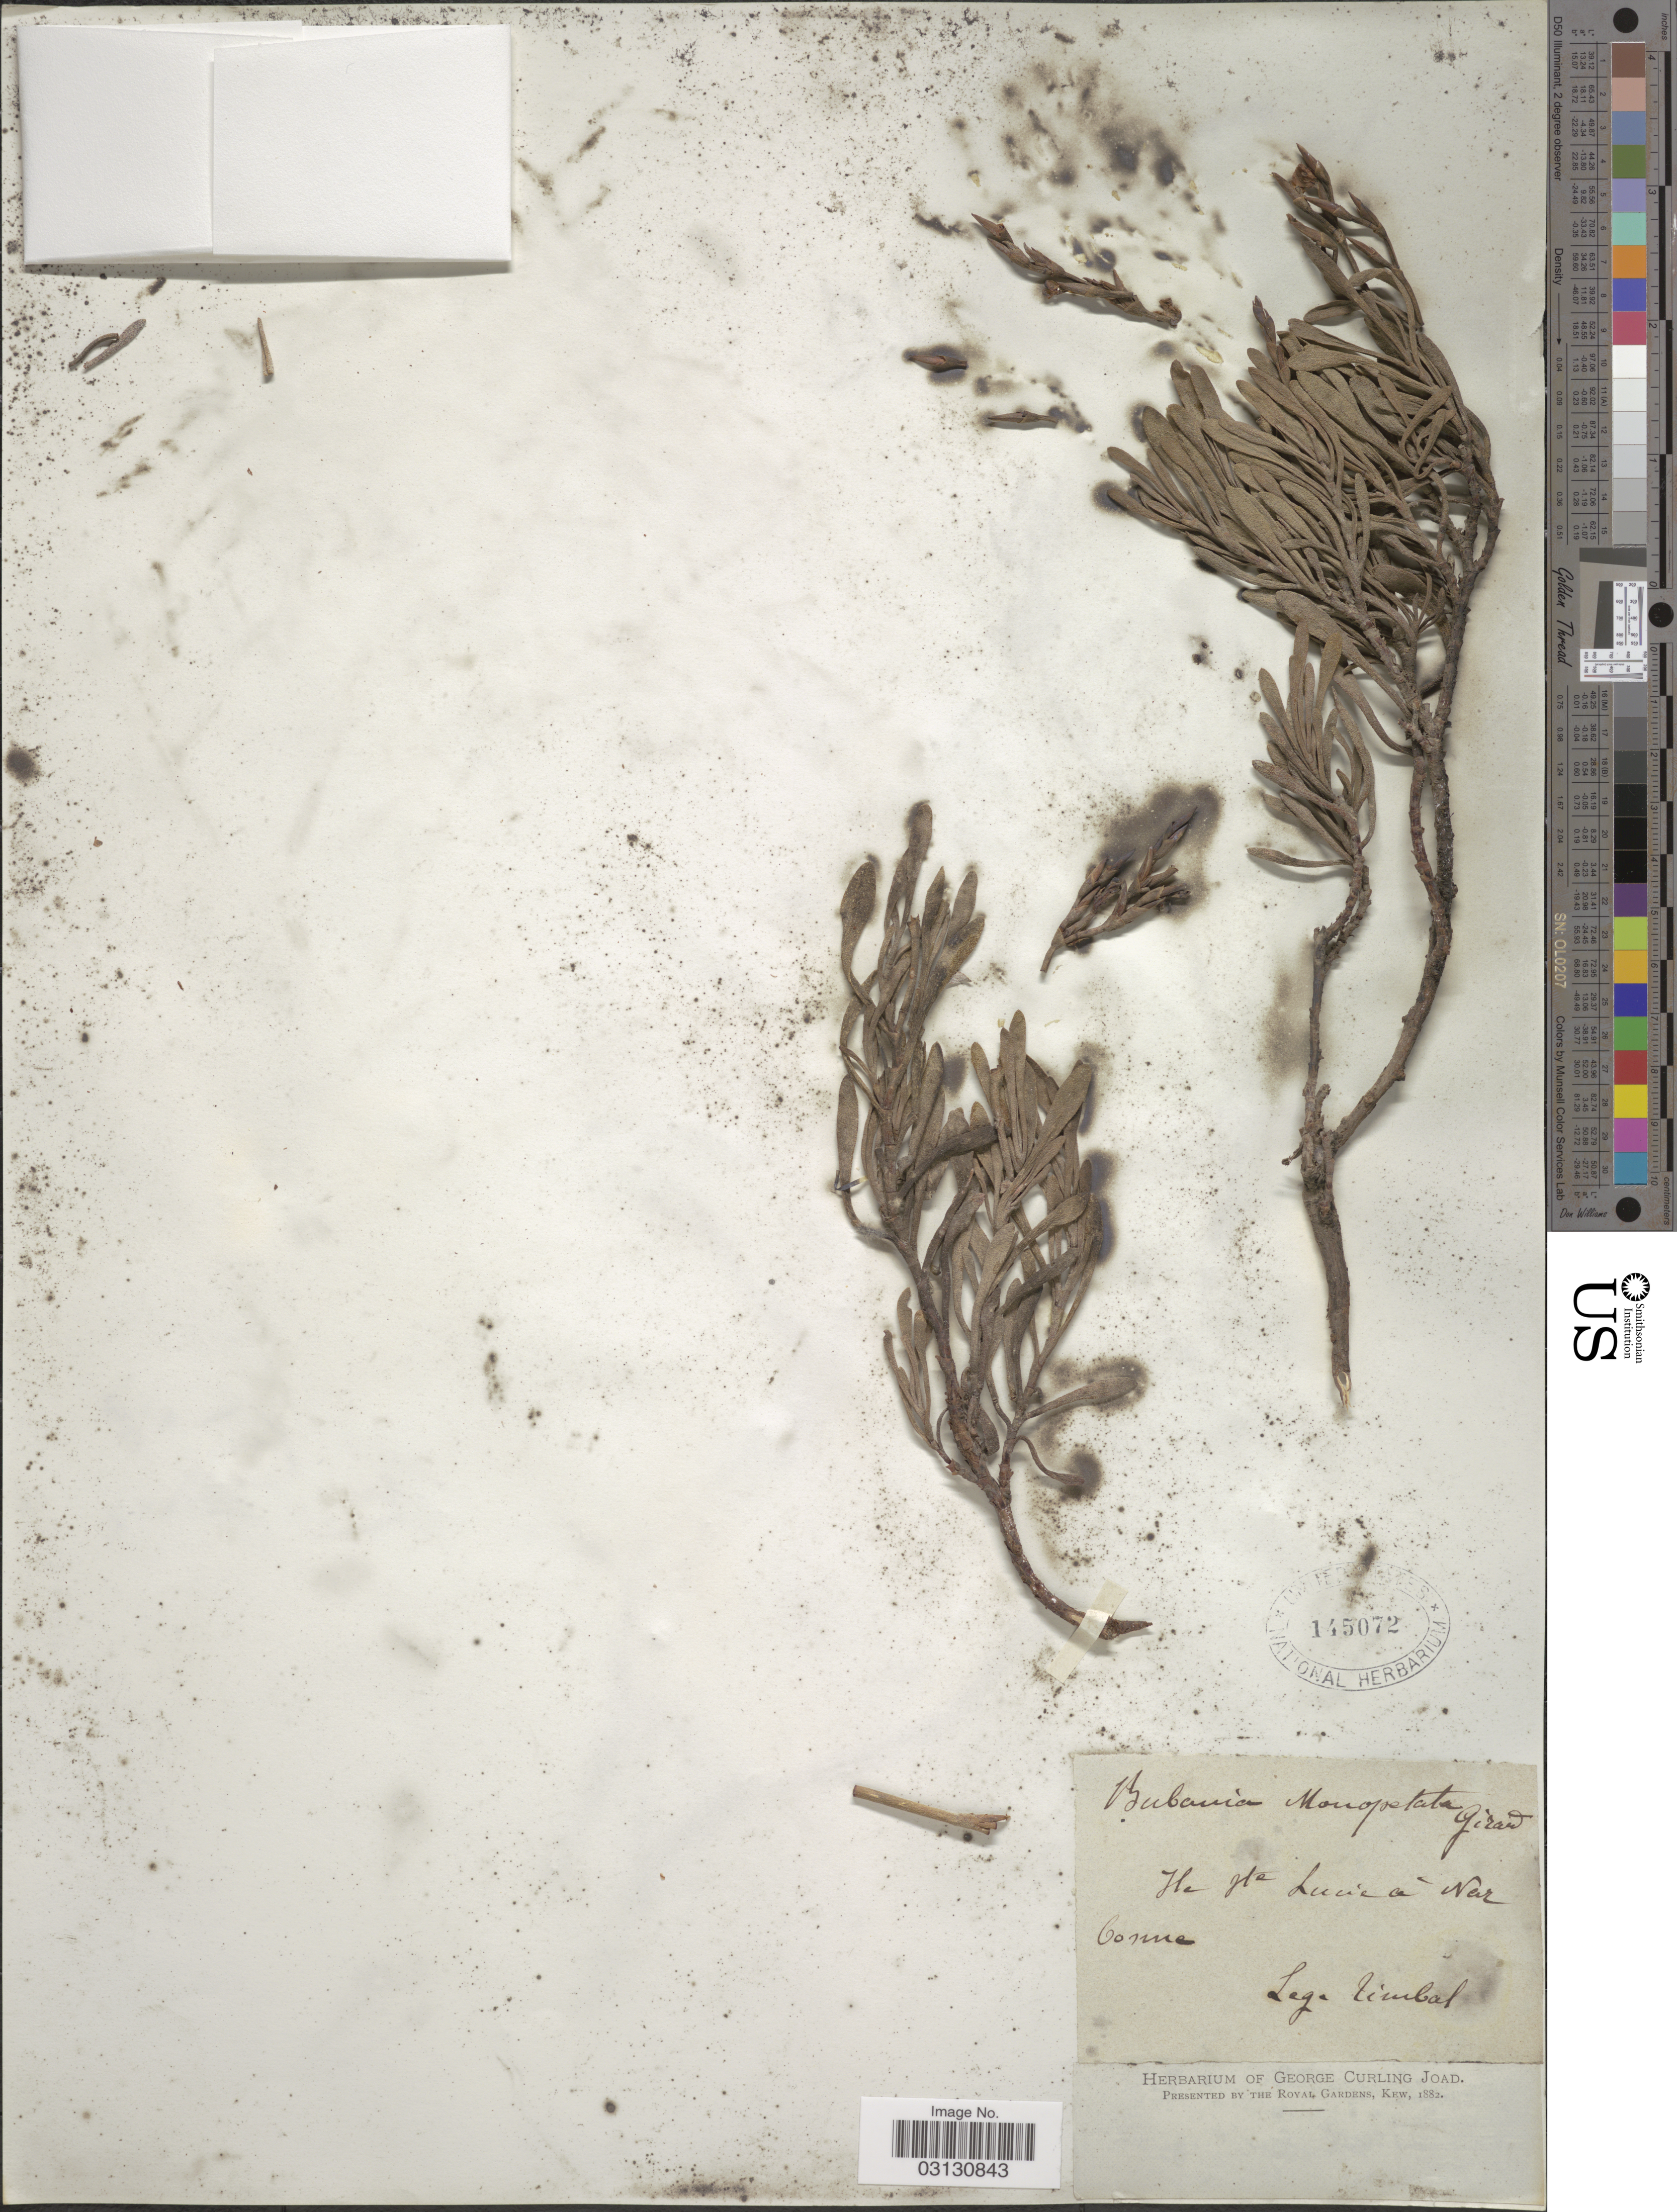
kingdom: Plantae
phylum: Tracheophyta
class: Magnoliopsida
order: Caryophyllales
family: Plumbaginaceae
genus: Limoniastrum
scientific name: Limoniastrum monopetalum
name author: (L.) Boiss.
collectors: Timbal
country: France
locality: Ile Ste Lucie a Narbonne.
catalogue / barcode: US 145072